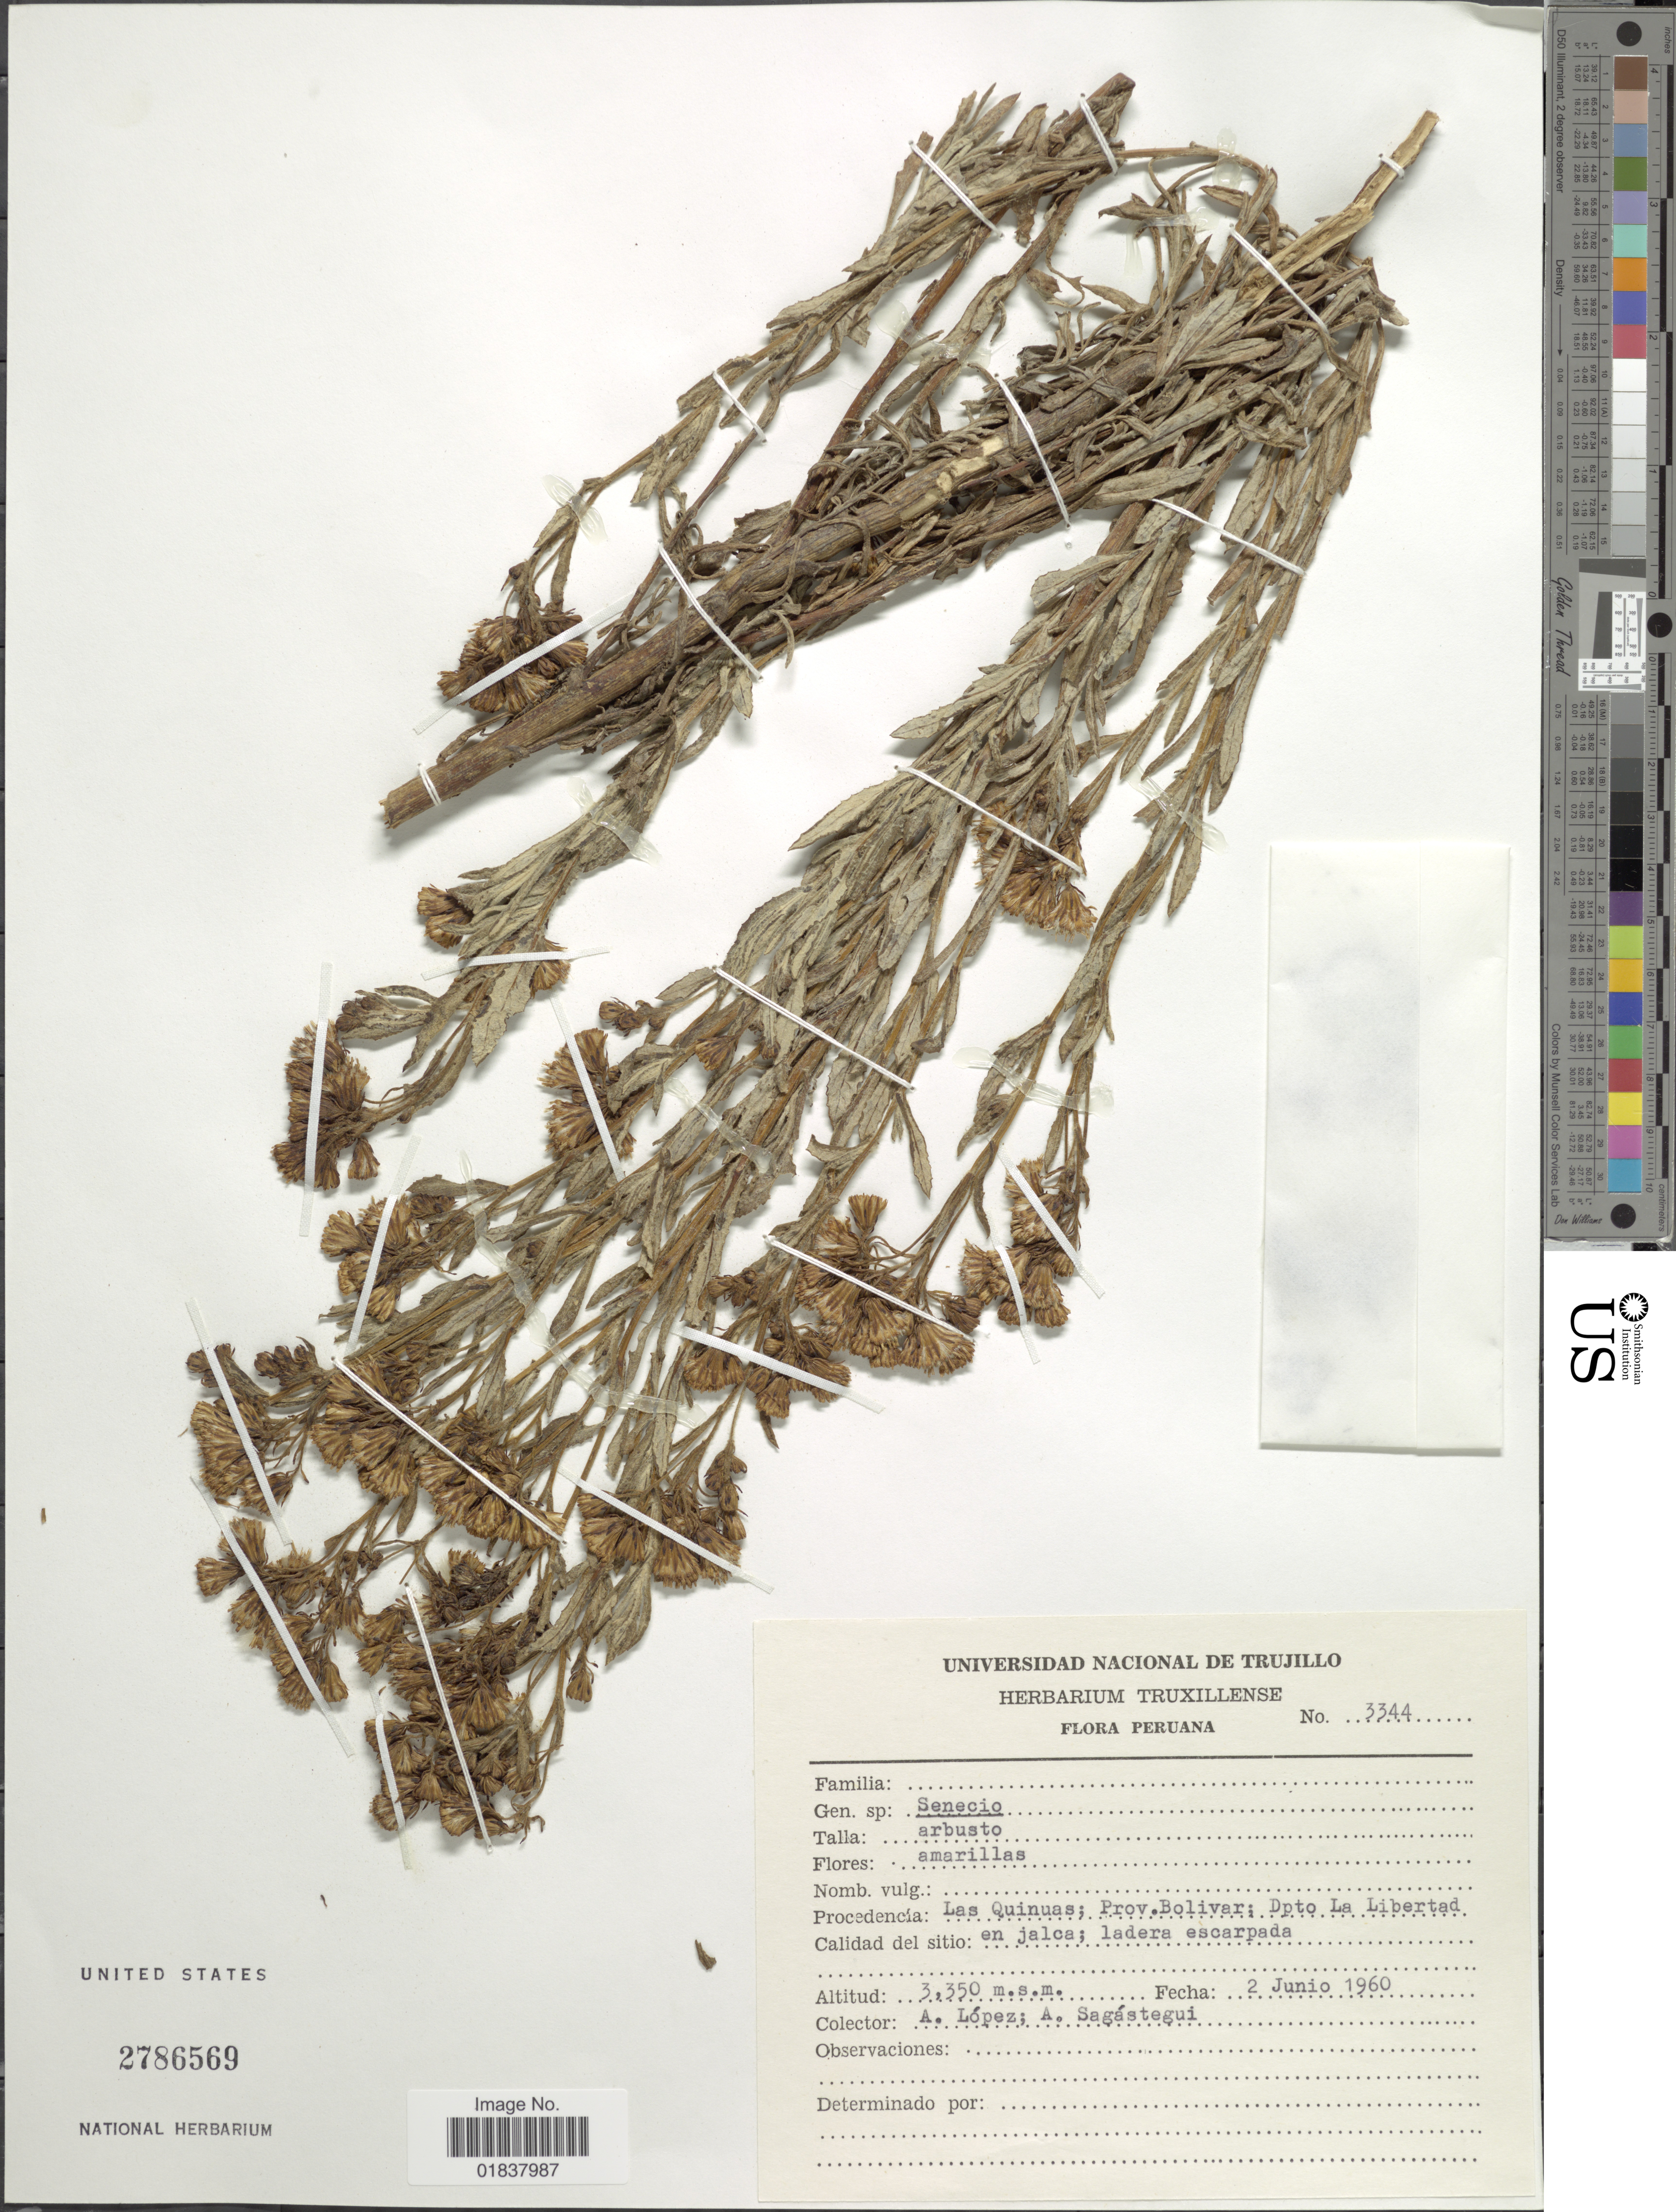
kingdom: Plantae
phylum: Tracheophyta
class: Magnoliopsida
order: Asterales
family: Asteraceae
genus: Senecio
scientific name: Senecio kingbishopii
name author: Cuatrec.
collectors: A. López & A. Sagástegui A.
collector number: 3344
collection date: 1960-06-02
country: Peru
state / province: La Libertad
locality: Las Quinuas, prov. Bolivar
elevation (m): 3350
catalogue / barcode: US 2786569